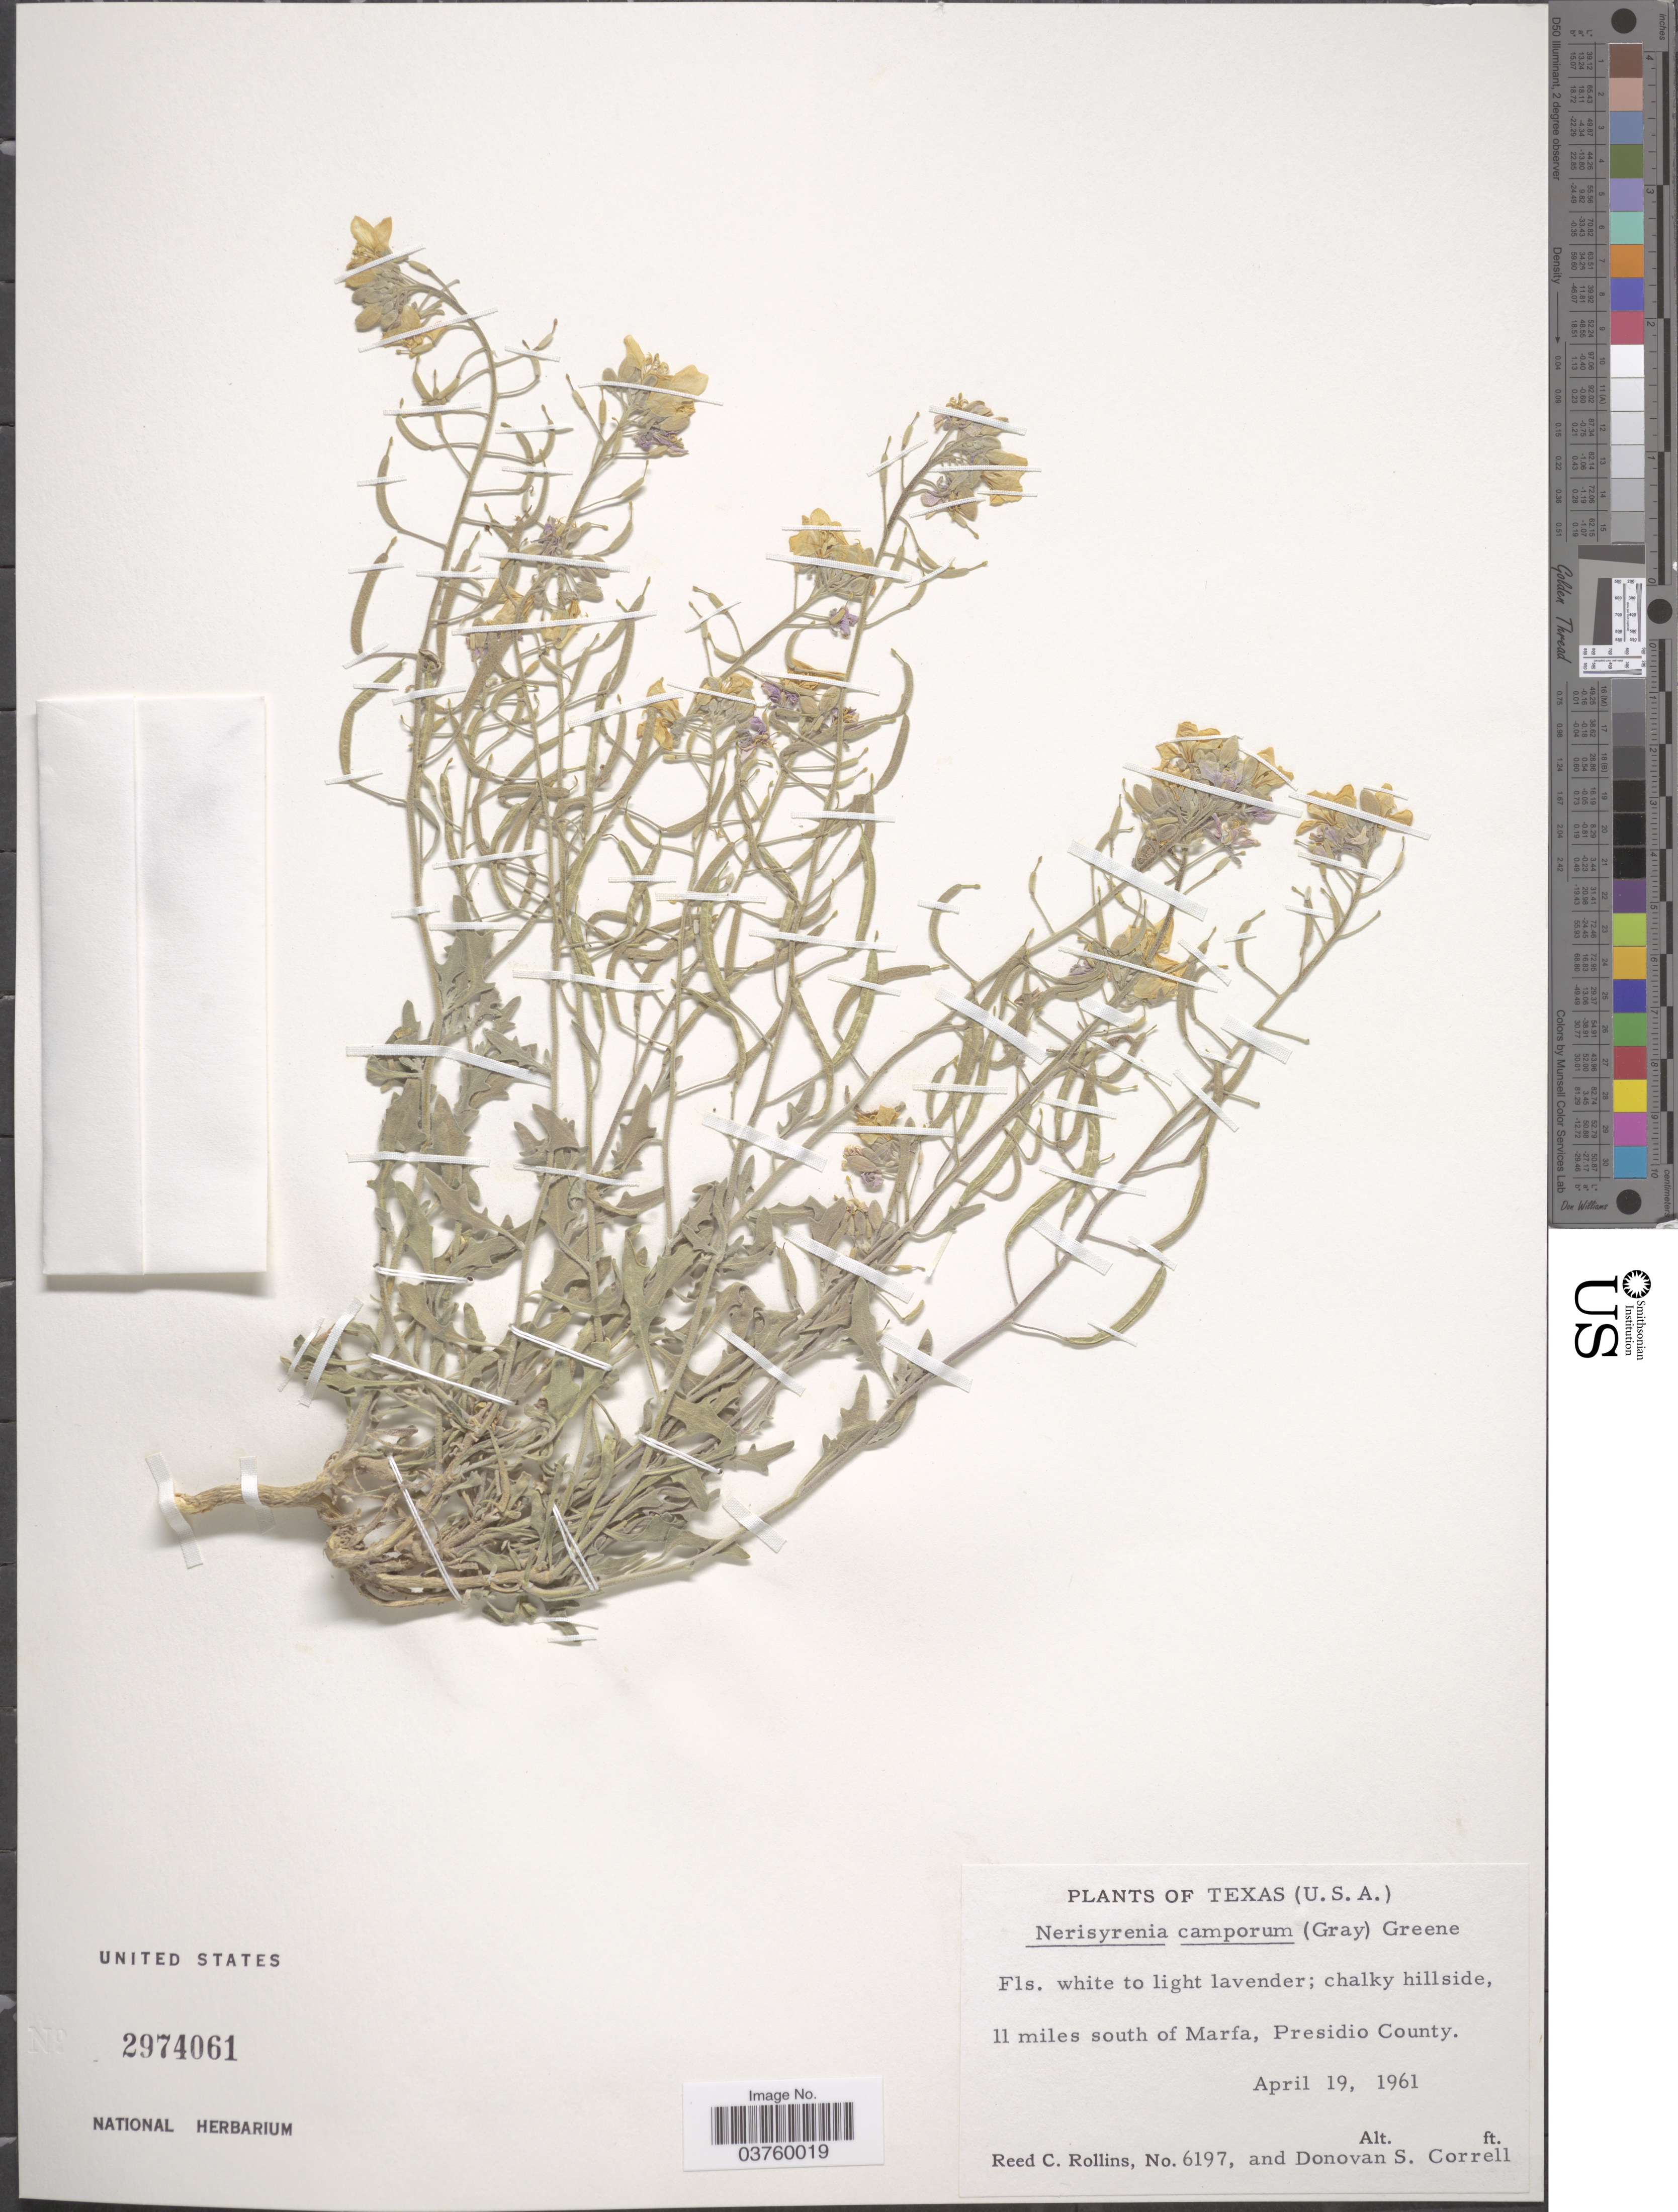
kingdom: Plantae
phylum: Tracheophyta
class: Magnoliopsida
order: Brassicales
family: Brassicaceae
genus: Nerisyrenia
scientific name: Nerisyrenia camporum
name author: (A. Gray) Greene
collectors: R. C. Rollins & D. S. Correll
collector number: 6197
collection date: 1961-04-19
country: United States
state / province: Texas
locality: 11 miles south of Marfa, Presidio County.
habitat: chalky hillside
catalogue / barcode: US 2974061